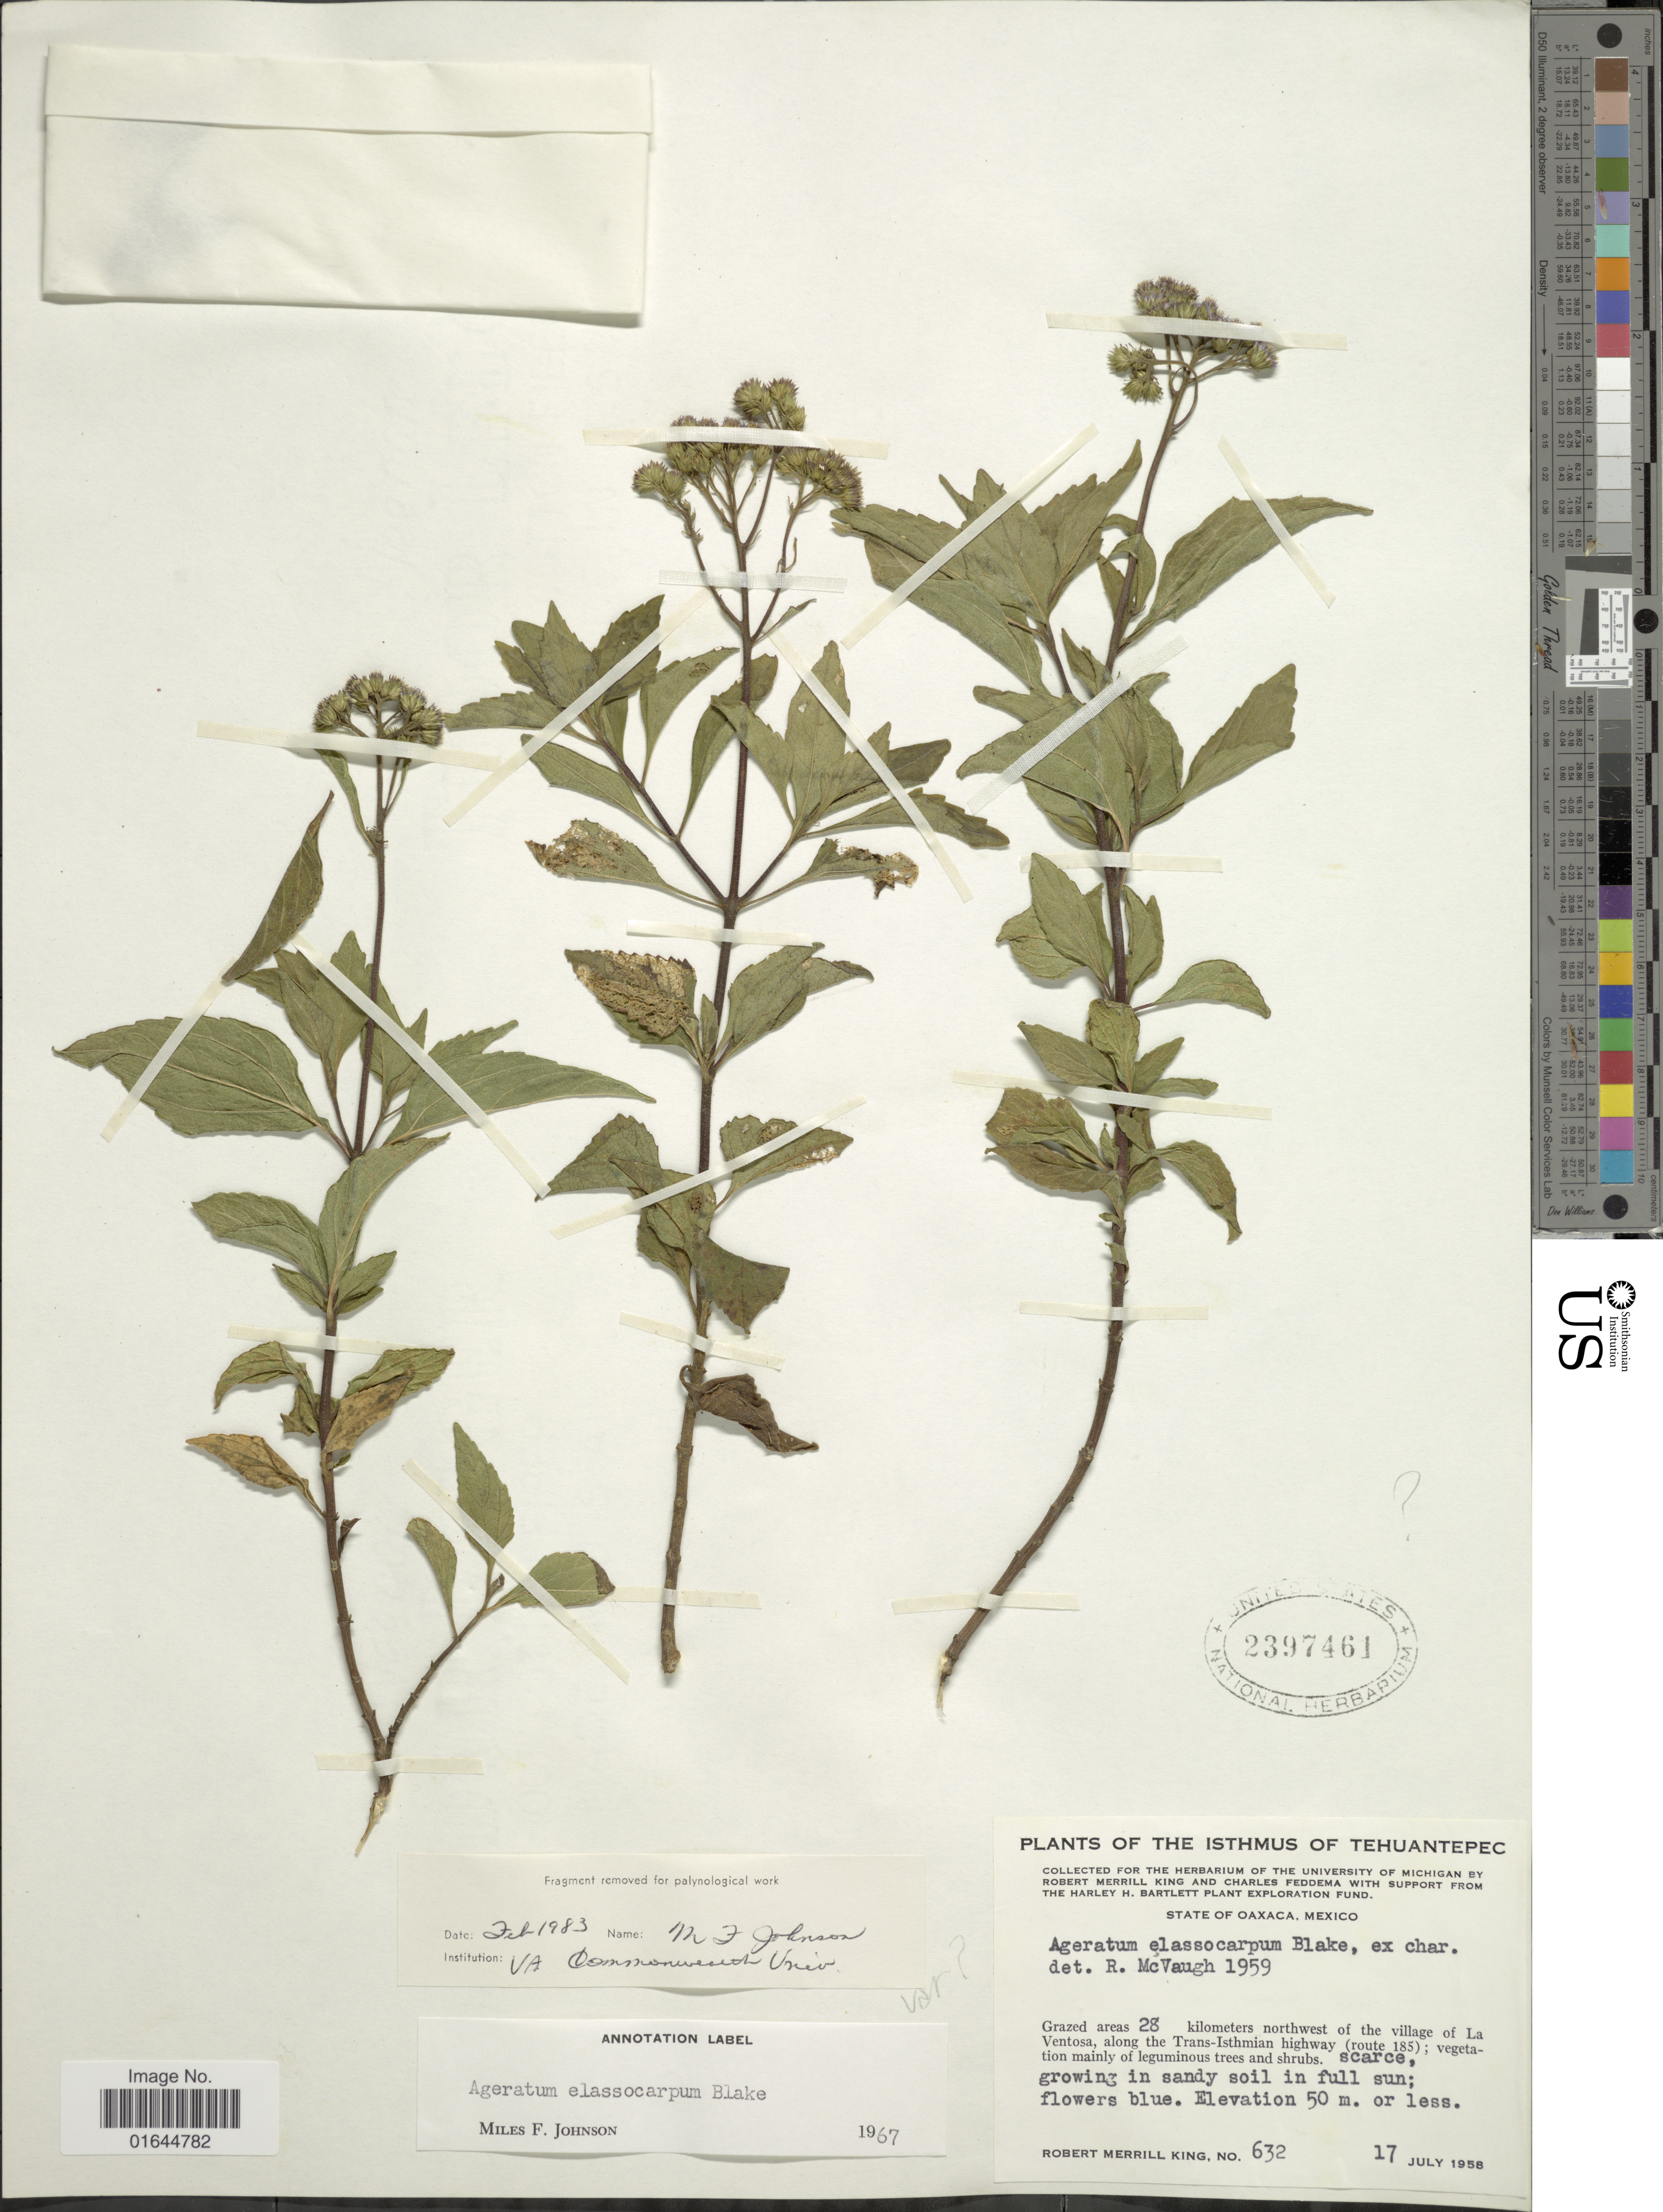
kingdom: Plantae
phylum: Tracheophyta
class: Magnoliopsida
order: Asterales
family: Asteraceae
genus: Ageratum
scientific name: Ageratum sp.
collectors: R. M. King & C. Feddema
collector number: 632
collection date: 1958-07-17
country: Mexico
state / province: Oaxaca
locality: Mexico, State of Oaxaca, 28 kilometers northwest of the village of La Ventosa, along the Trans-Isthmian highway (route 185). The Isthmus of Tehuantepec.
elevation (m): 50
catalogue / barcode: US 2397461